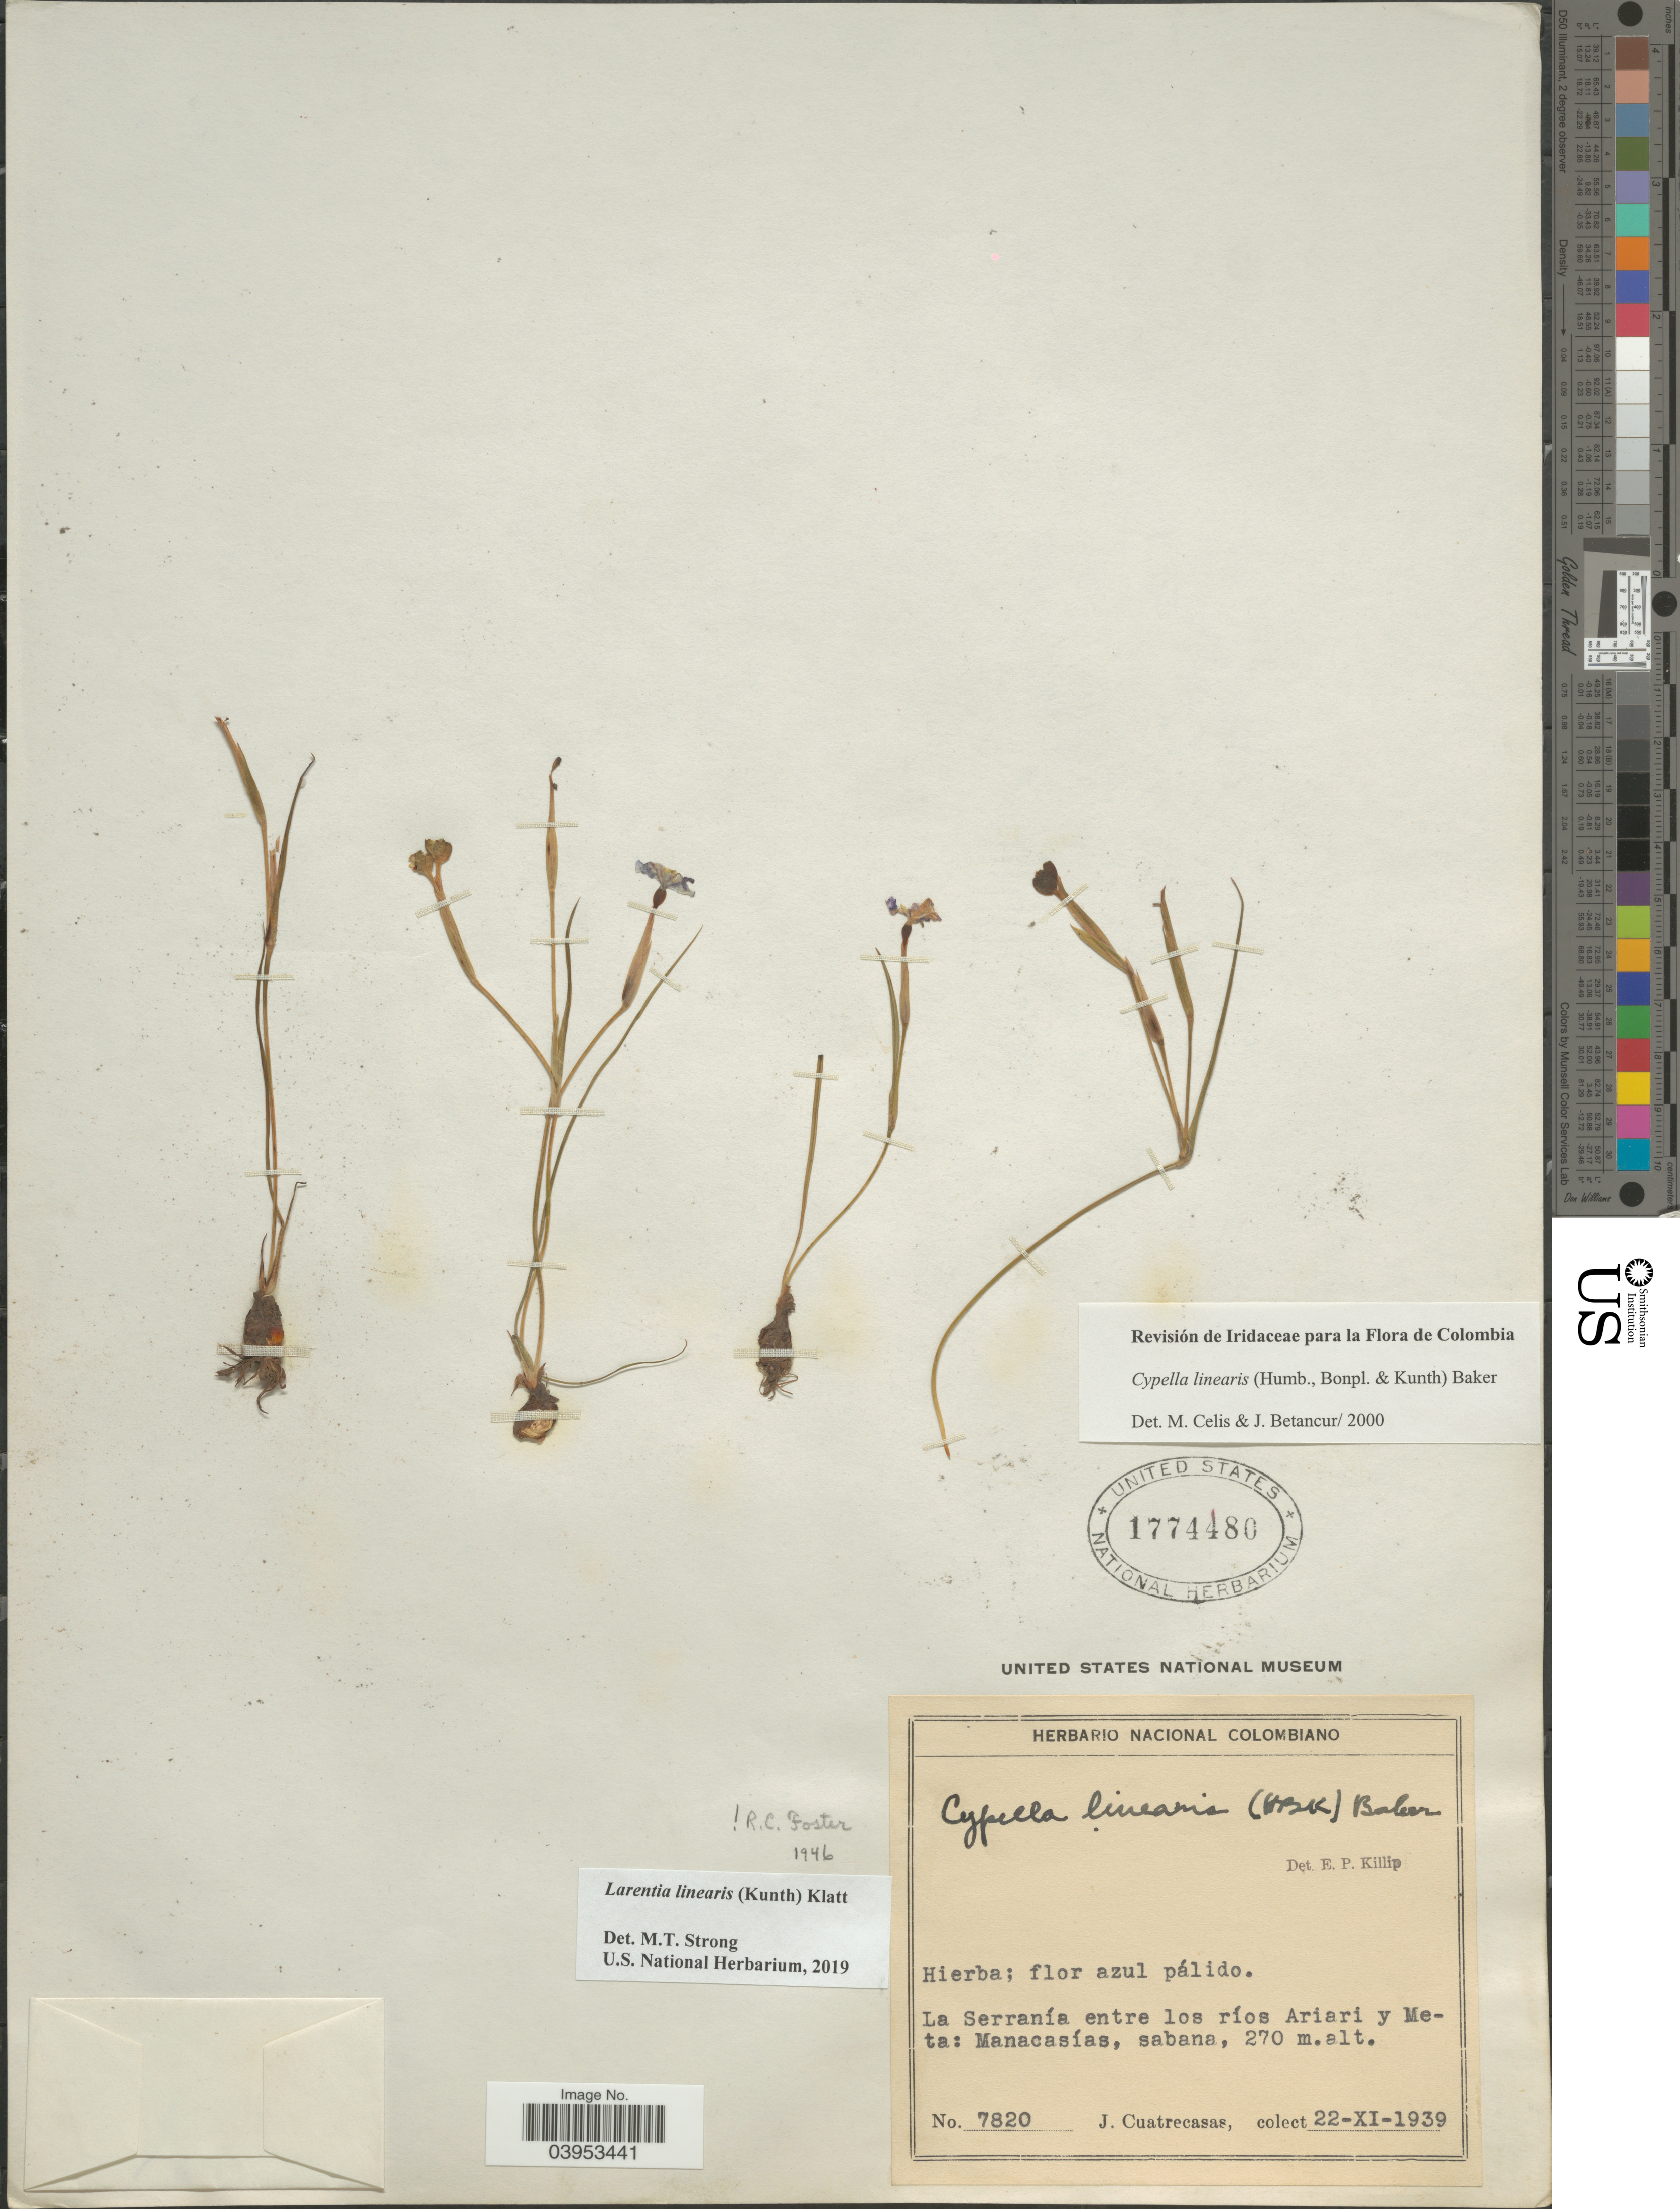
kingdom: Plantae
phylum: Tracheophyta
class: Liliopsida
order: Asparagales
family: Iridaceae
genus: Larentia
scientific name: Larentia linearis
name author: (Kunth) Klatt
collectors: J. Cuatrecasas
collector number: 7820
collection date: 1939-11-22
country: Colombia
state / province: Meta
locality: La Serranía entre los ríos Ariari y Meta: Manacasías.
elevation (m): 270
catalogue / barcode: US 1774480